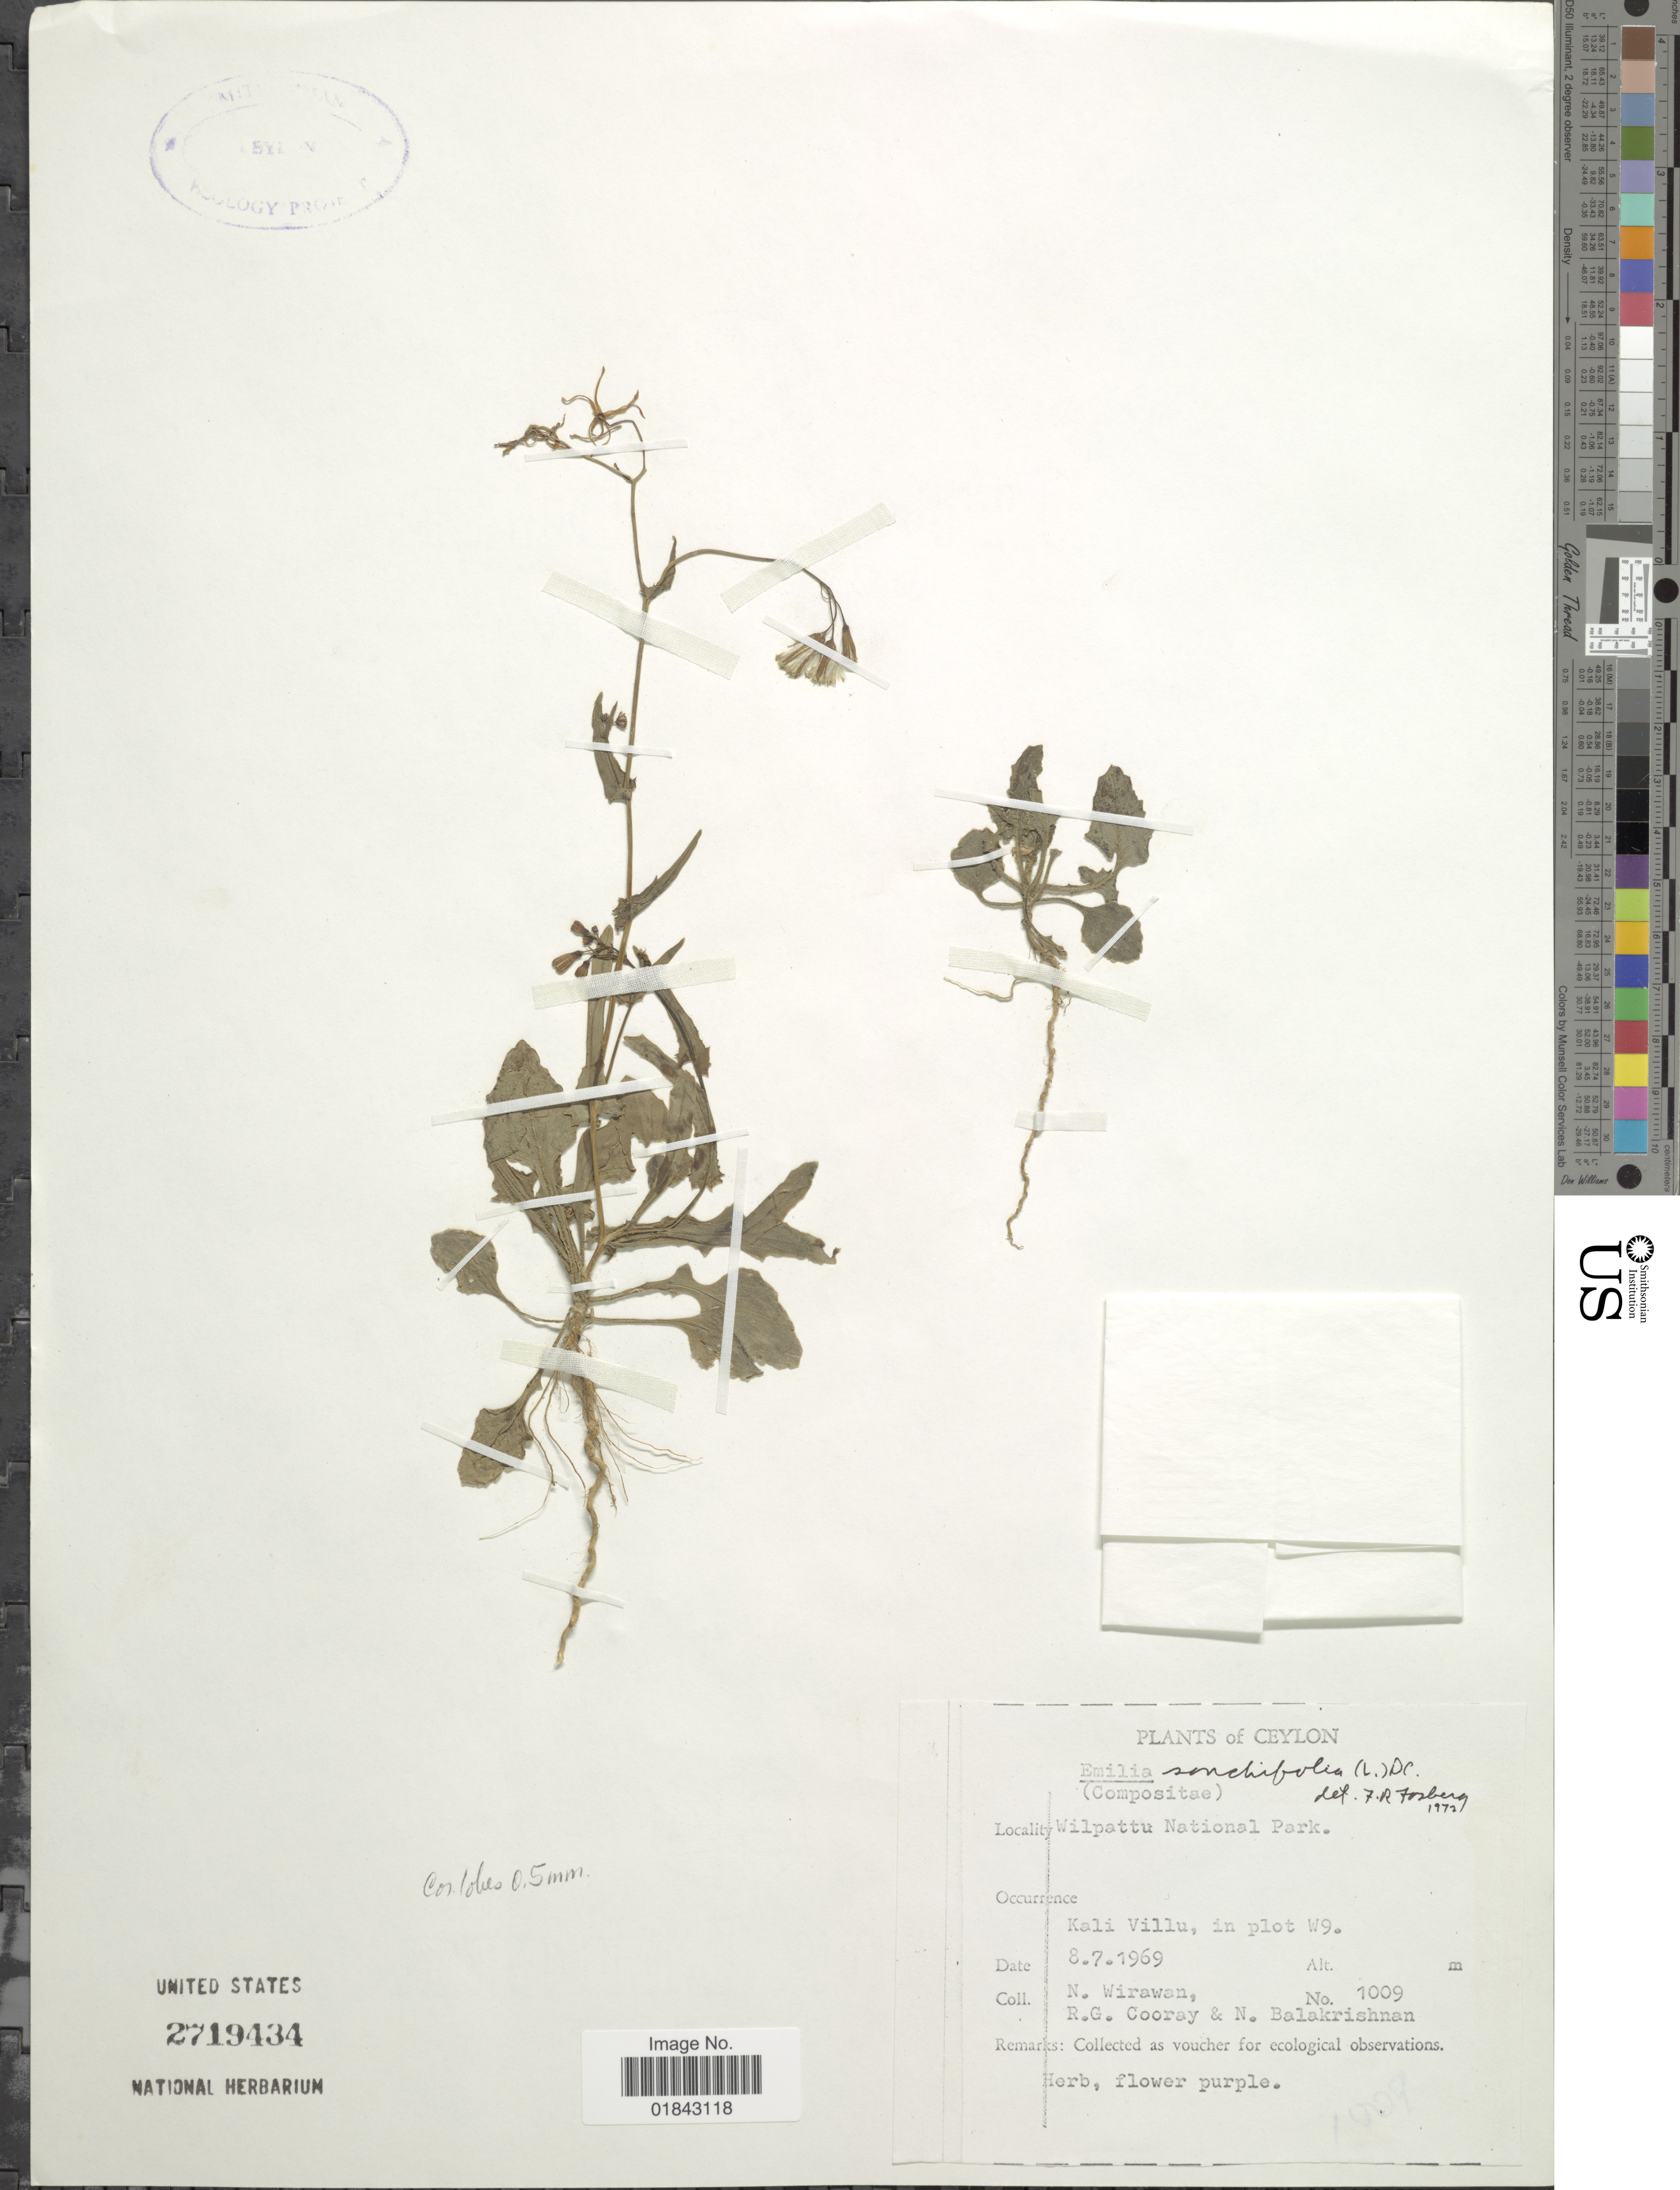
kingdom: Plantae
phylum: Tracheophyta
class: Magnoliopsida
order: Asterales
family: Asteraceae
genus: Emilia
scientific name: Emilia sonchifolia var. sonchifolia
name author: (L.) DC.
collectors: N. Wirawan, R. Cooray & N. Balakrishnan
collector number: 1009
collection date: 1969-07-08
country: Sri Lanka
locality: Ceylon, Wilpattu National Park, Kali Villu, in plot W9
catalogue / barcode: US 2719434